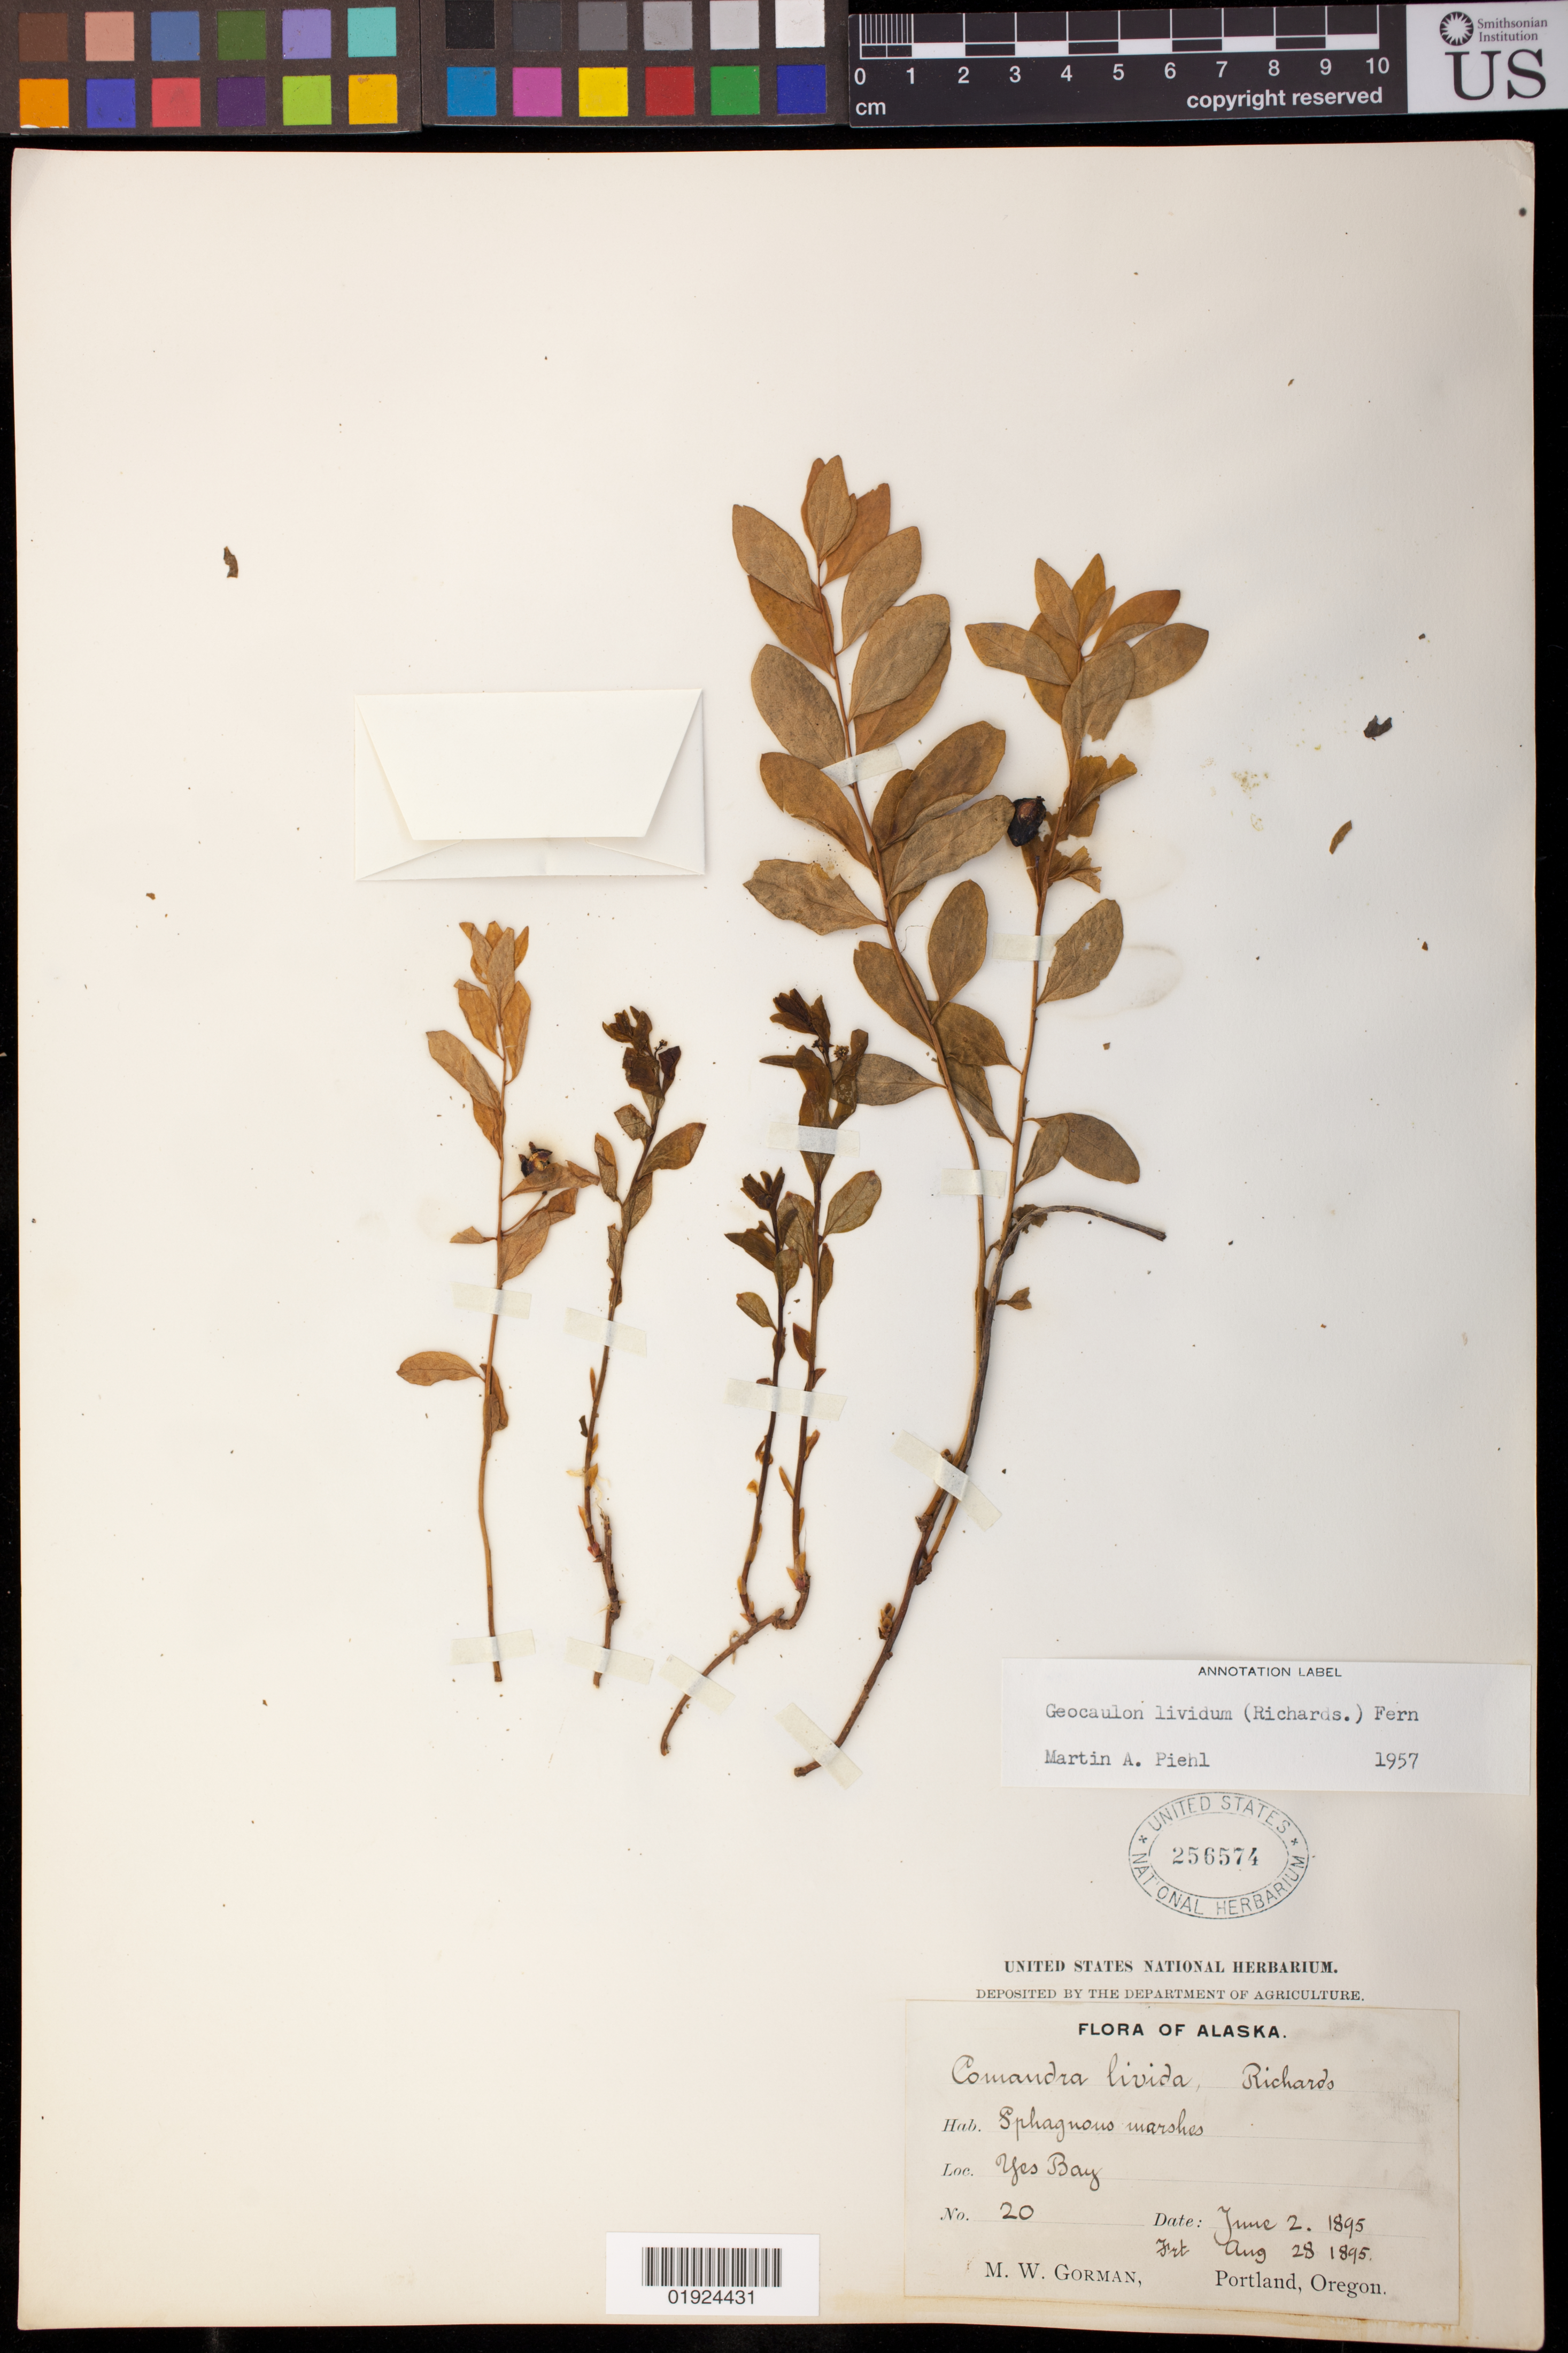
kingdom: Plantae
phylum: Tracheophyta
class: Magnoliopsida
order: Santalales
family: Comandraceae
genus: Geocaulon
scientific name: Geocaulon lividum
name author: (Richardson) Fernald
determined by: Piehl, M. A.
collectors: M. W. Gorman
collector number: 20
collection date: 1895-06-02/1895-08-28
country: United States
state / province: Alaska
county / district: Ketchikan Gateway Borough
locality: Yes Bay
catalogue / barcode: US 256574